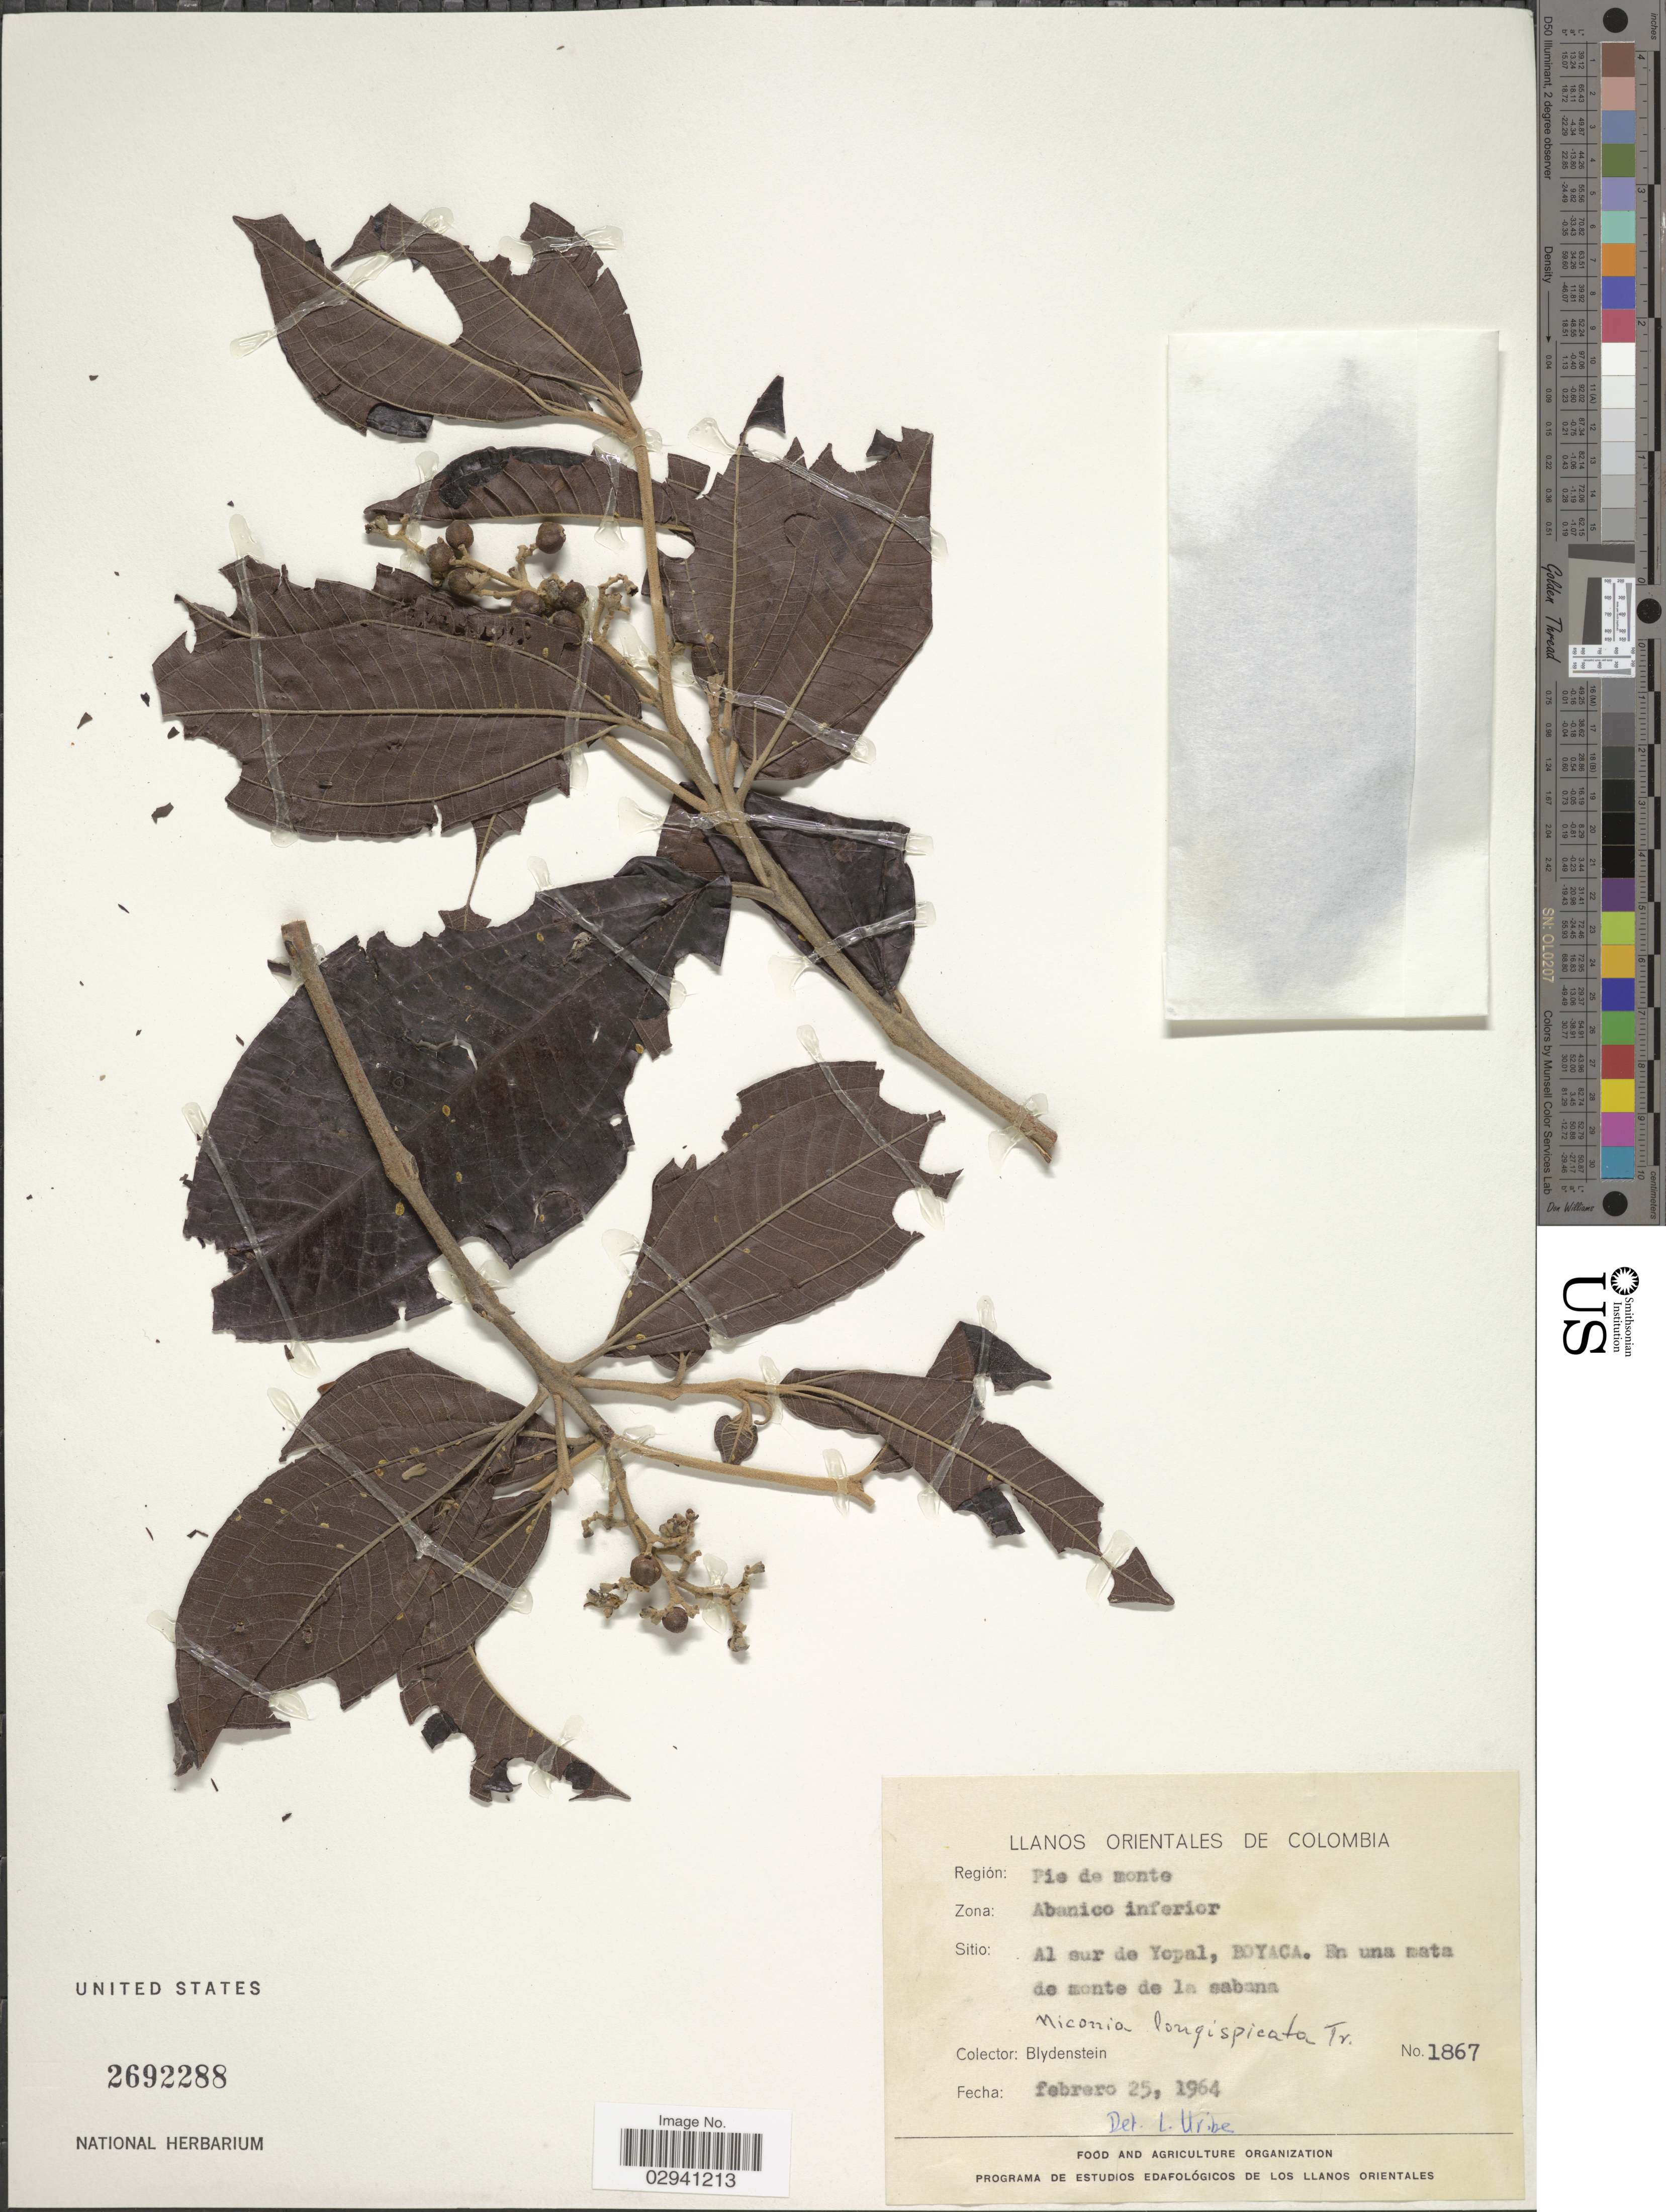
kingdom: Plantae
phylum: Tracheophyta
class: Magnoliopsida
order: Myrtales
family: Melastomataceae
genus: Miconia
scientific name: Miconia multispicata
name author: Naudin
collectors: Blydenstein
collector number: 1867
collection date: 1964-02-25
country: Colombia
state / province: Boyacá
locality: Región: Pie de monte. Al sur de Yopal, Boyaca. En uma mata de monte de la sabana.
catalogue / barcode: US 2692288